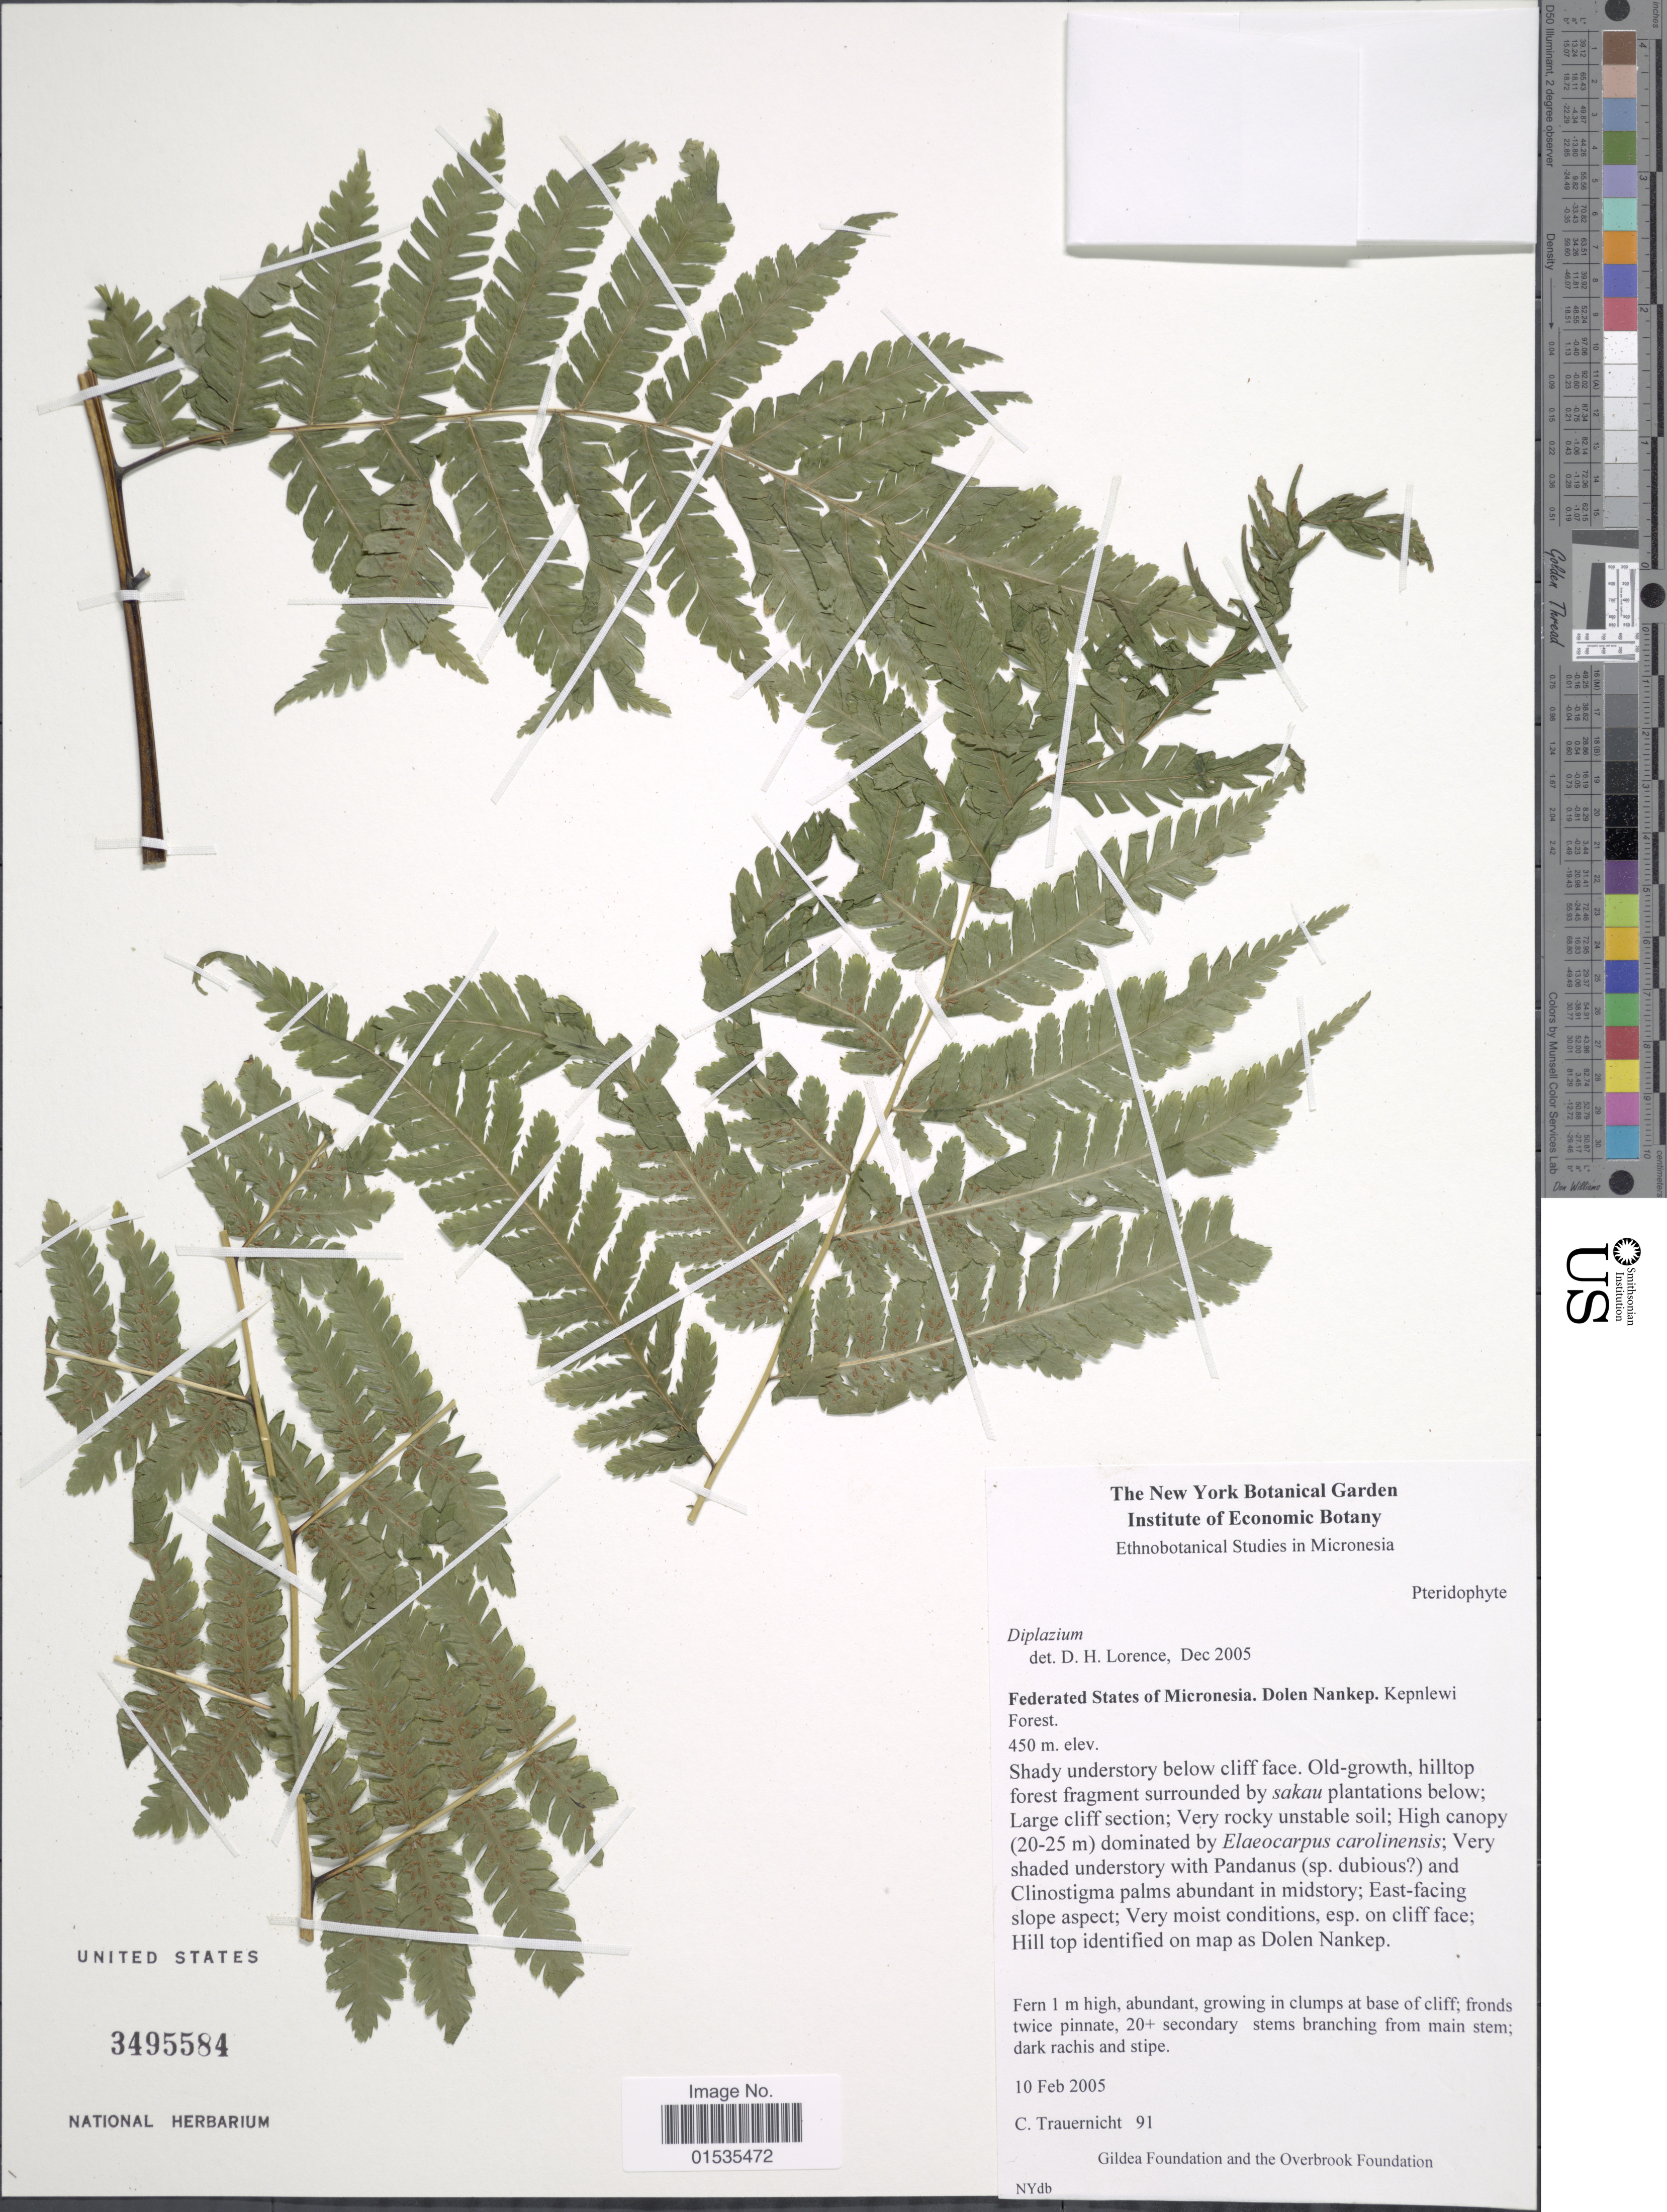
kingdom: Plantae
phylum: Tracheophyta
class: Polypodiopsida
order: Polypodiales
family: Athyriaceae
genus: Diplazium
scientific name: Diplazium melanocaulon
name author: Brack. in Wilkes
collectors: C. Trauernicht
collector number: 91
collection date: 2005-02-10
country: Micronesia, Federated States of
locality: Dolen Nankep, Kepnlewi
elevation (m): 450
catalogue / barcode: US 3495584